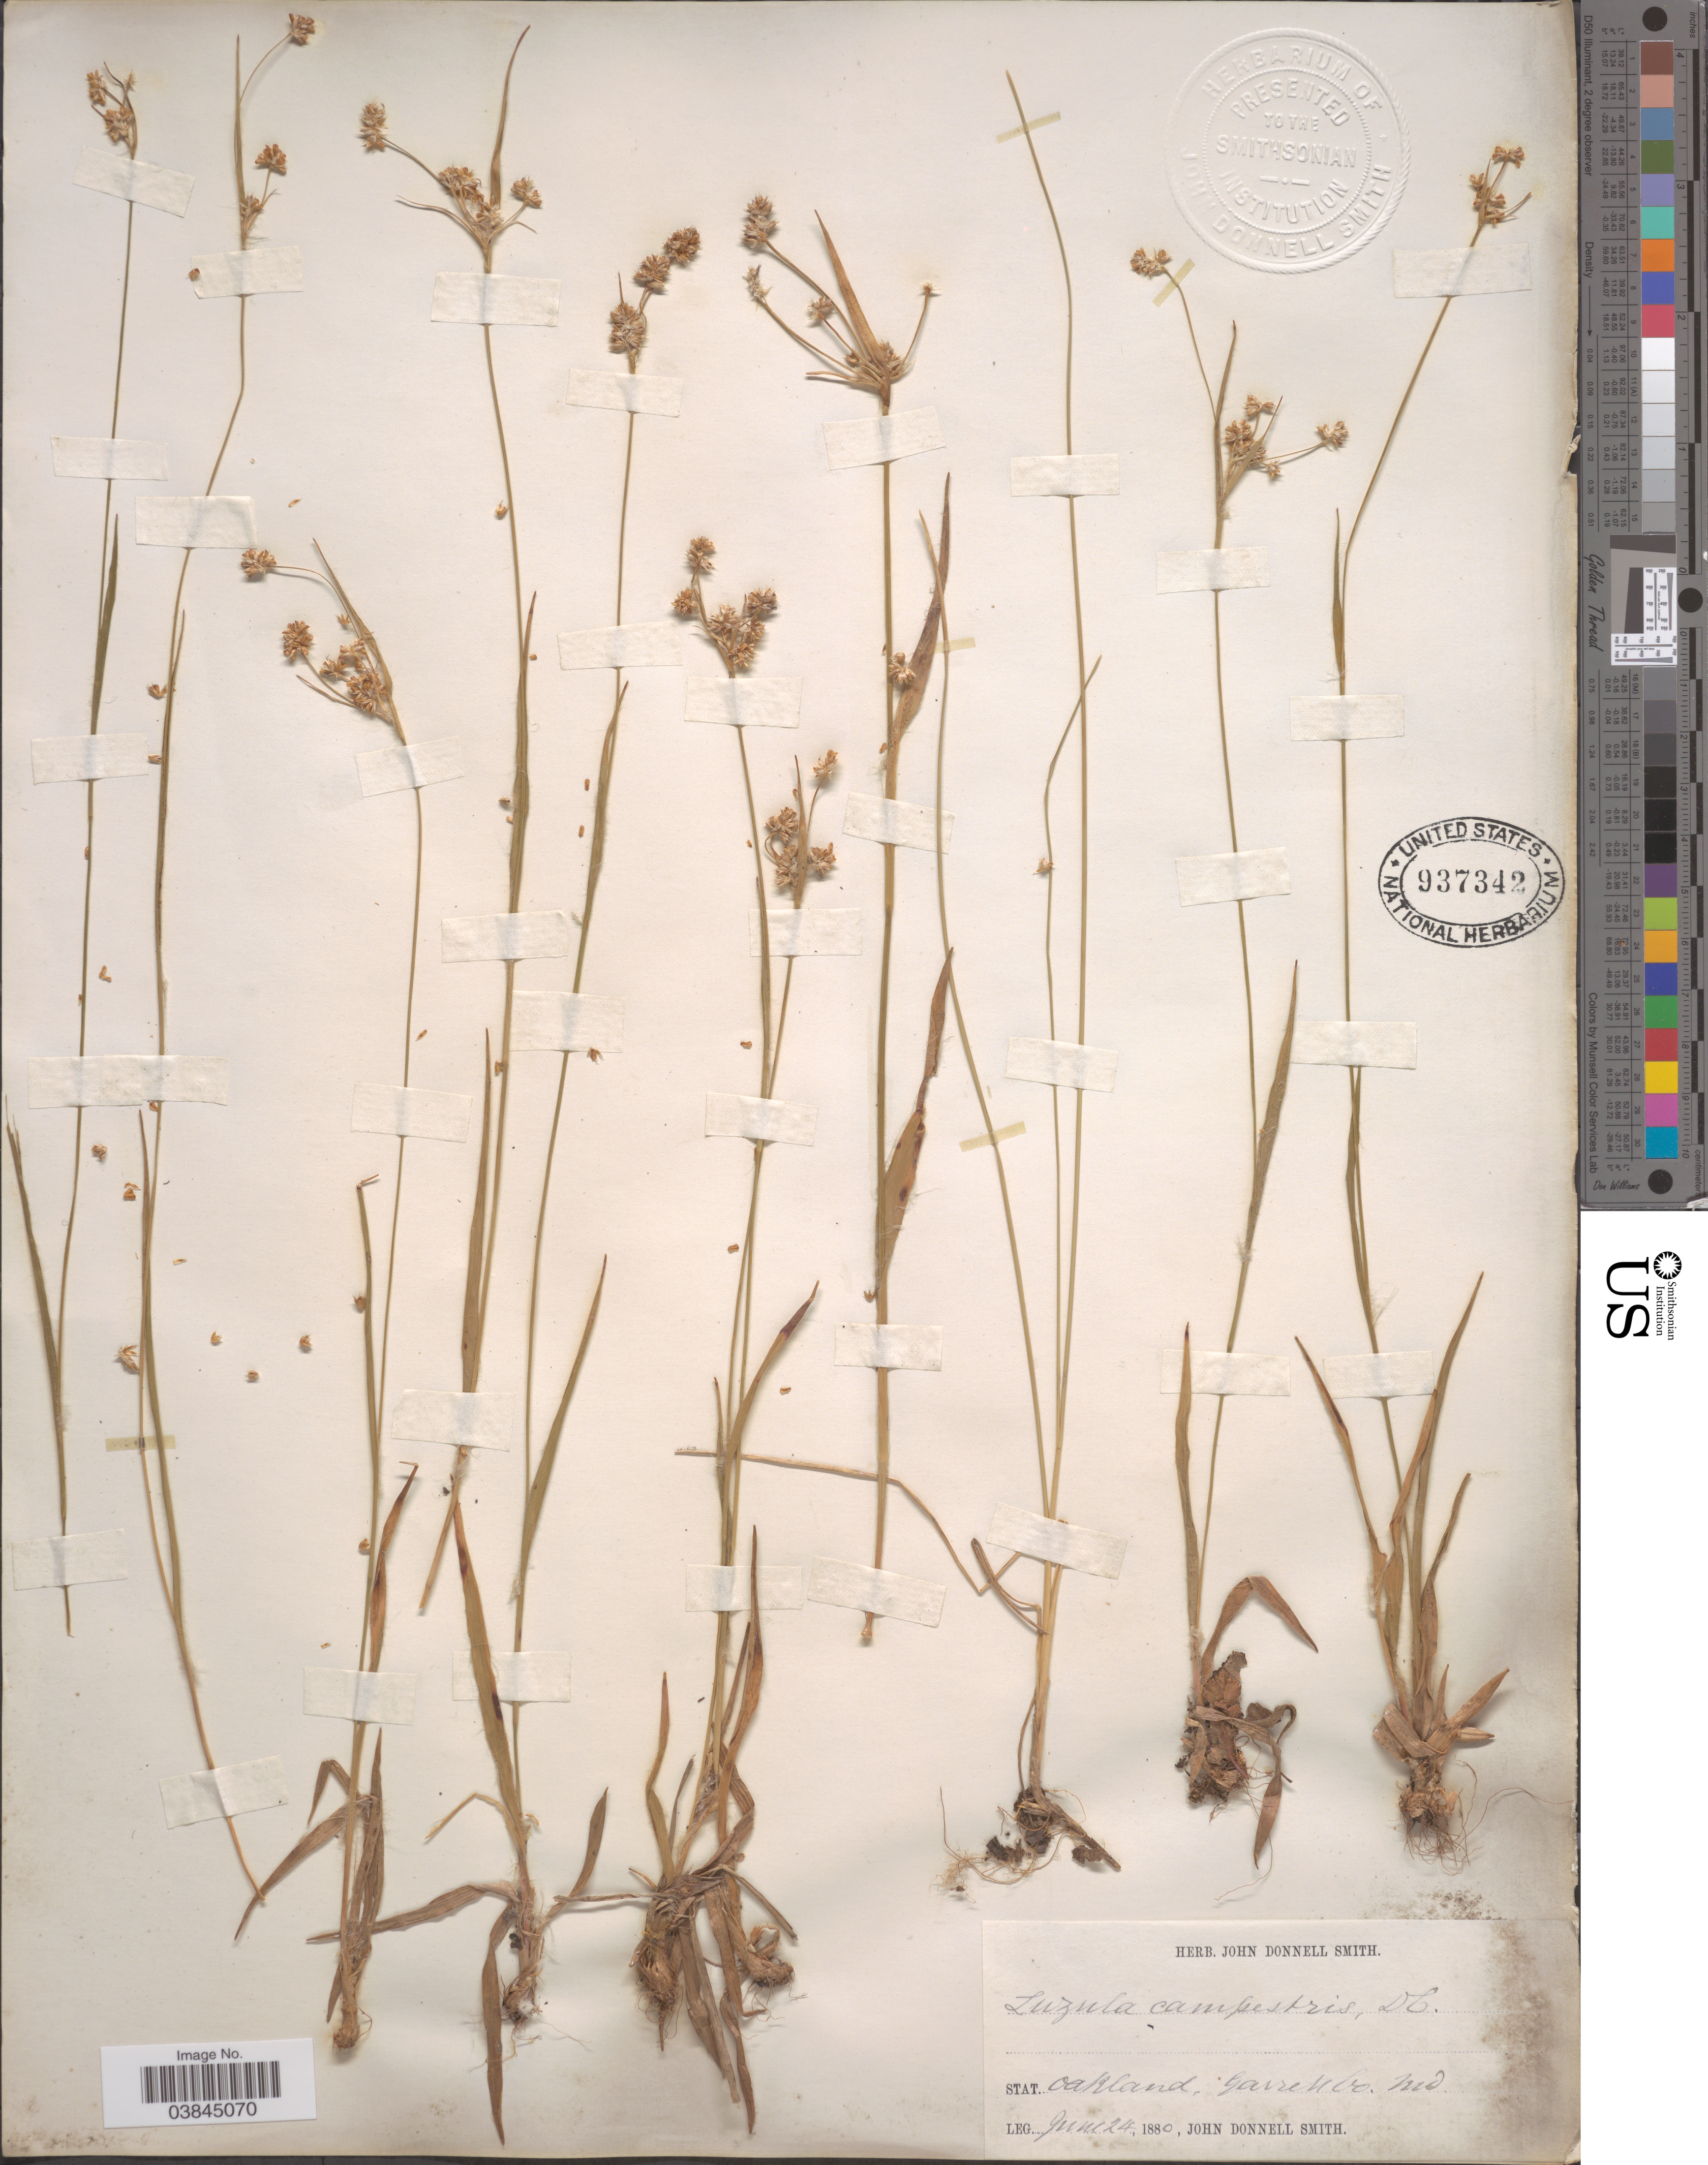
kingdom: Plantae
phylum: Tracheophyta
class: Liliopsida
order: Poales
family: Juncaceae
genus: Luzula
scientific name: Luzula campestris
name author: (L.) DC.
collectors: J. Donnell Smith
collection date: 1880-06-24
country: United States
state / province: Maryland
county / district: Garrett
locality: Stat. Oakland, Garrett Co.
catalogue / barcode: US 937342